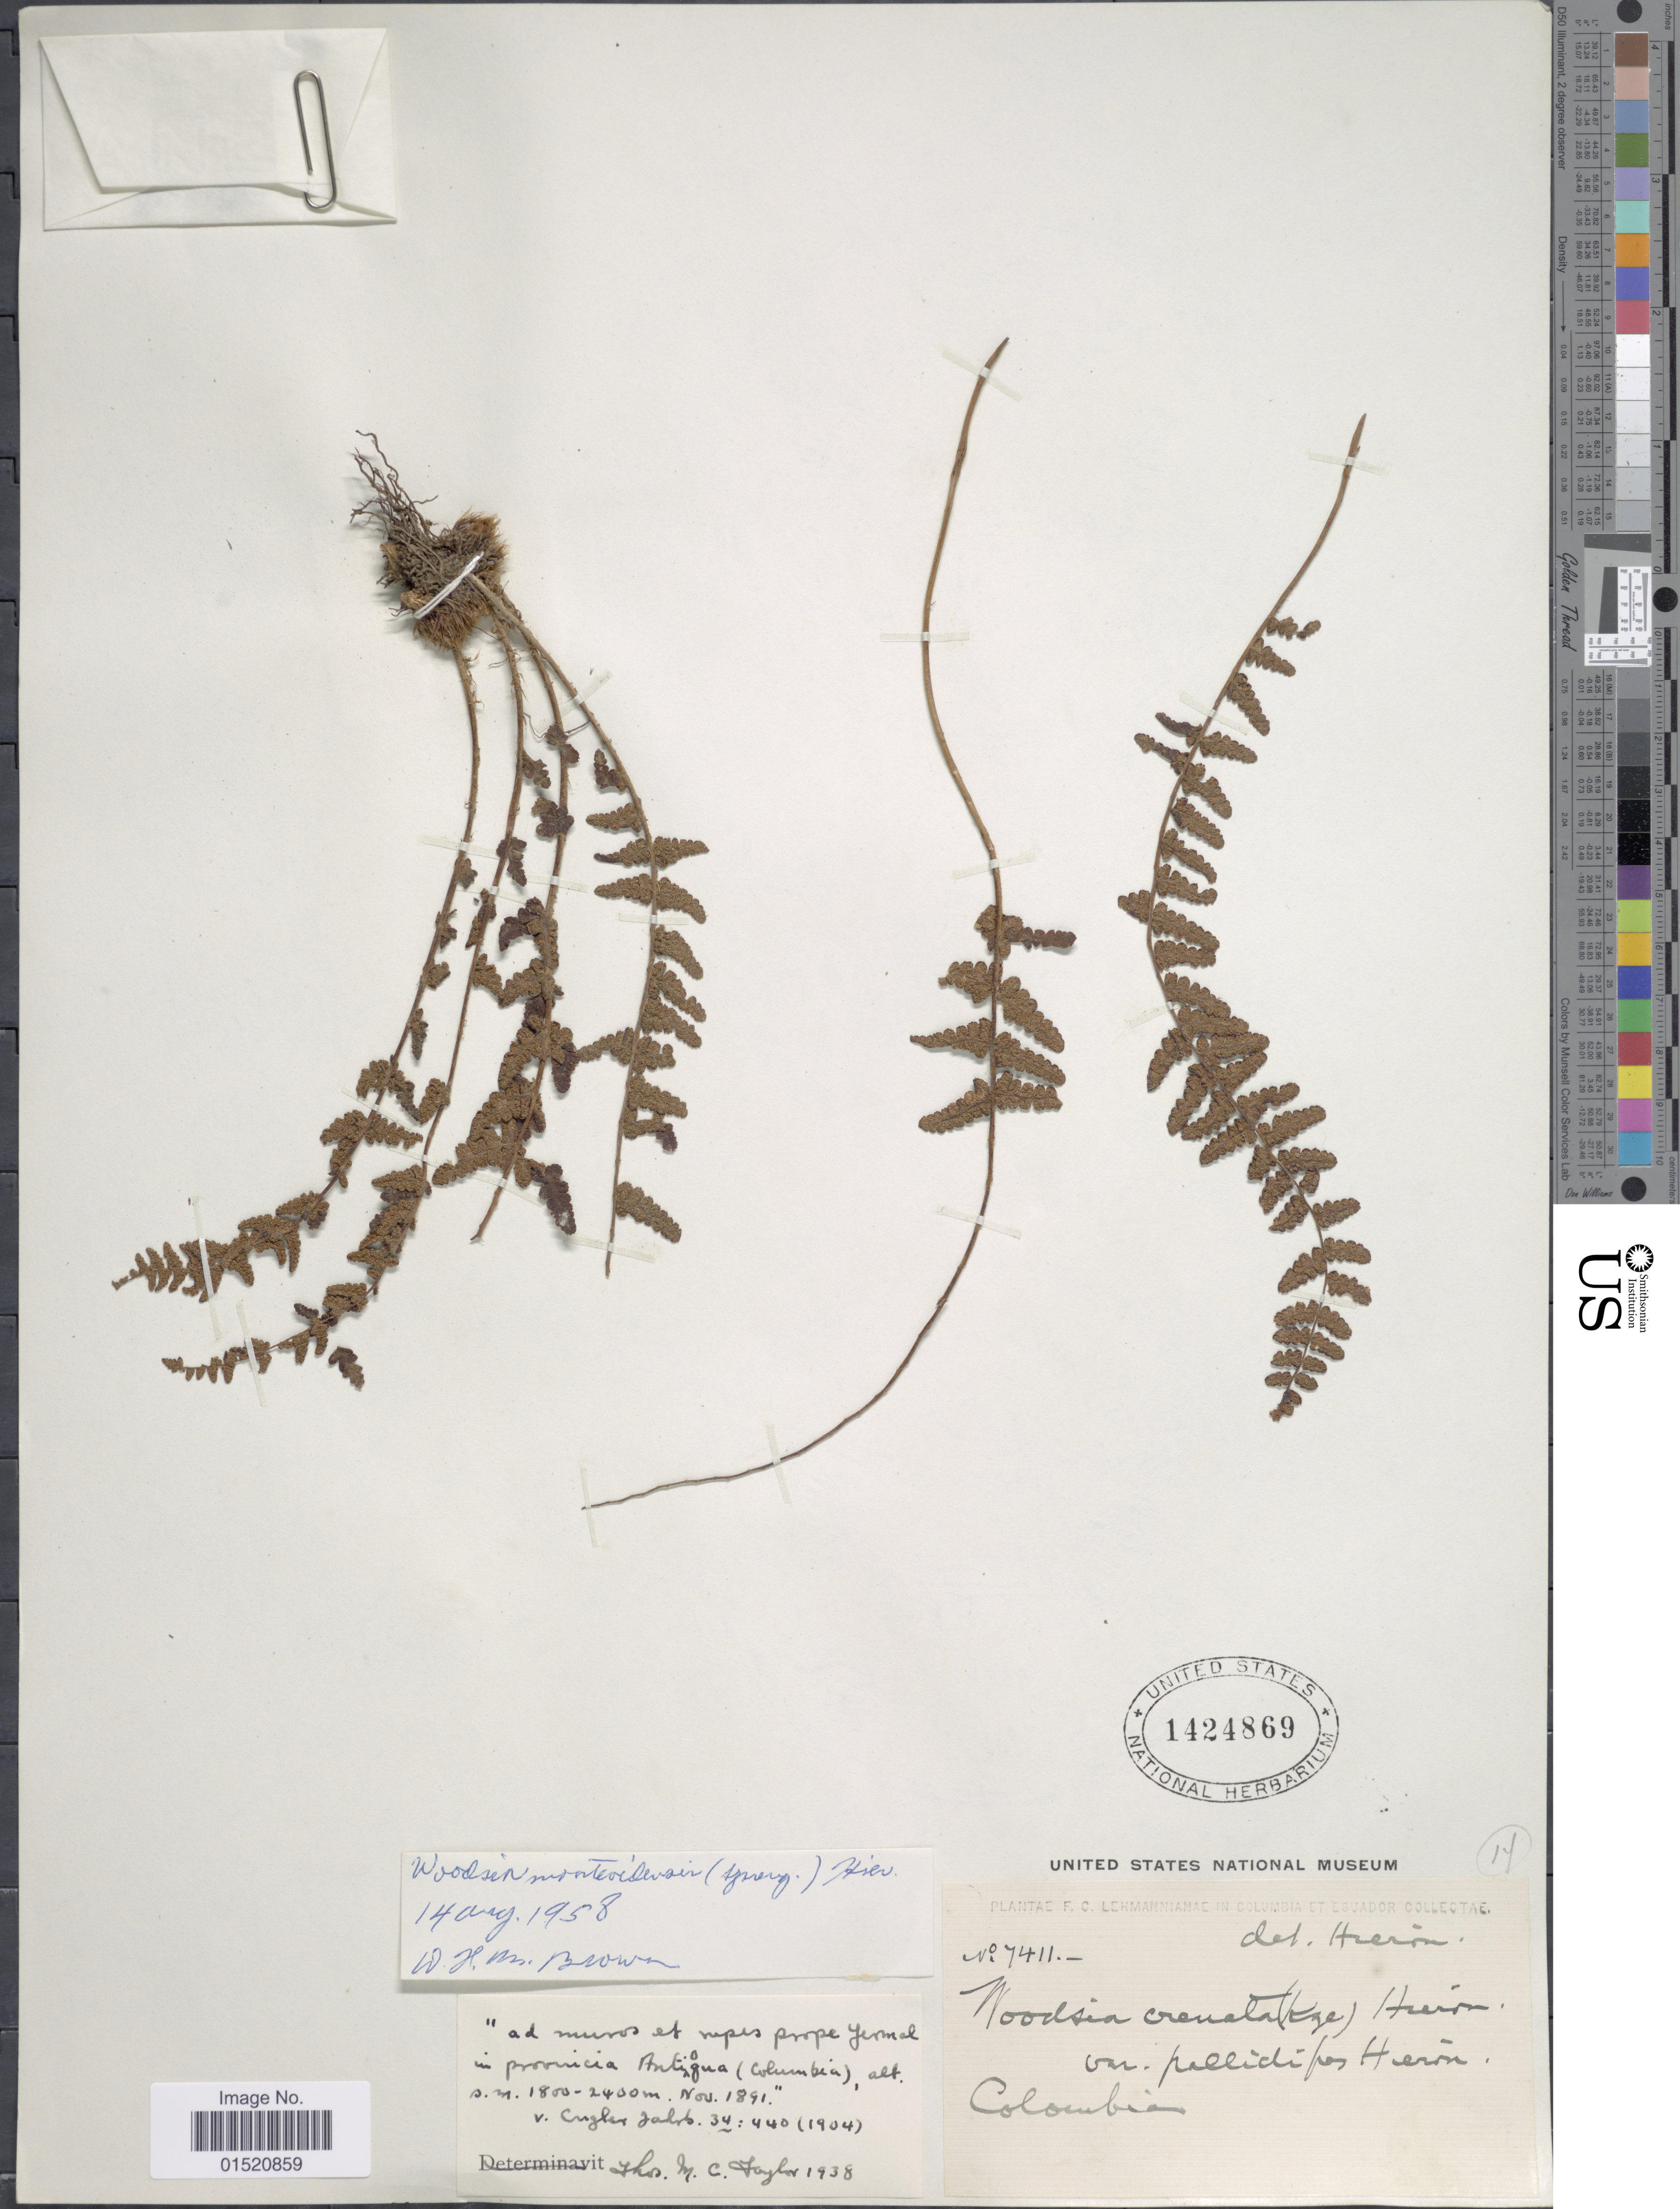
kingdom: Plantae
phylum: Tracheophyta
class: Polypodiopsida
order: Polypodiales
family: Woodsiaceae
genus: Woodsia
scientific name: Woodsia montevidensis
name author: (Spreng.) Hieron.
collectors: F. C. Lehmann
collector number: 7411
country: Colombia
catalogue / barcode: US 1424869